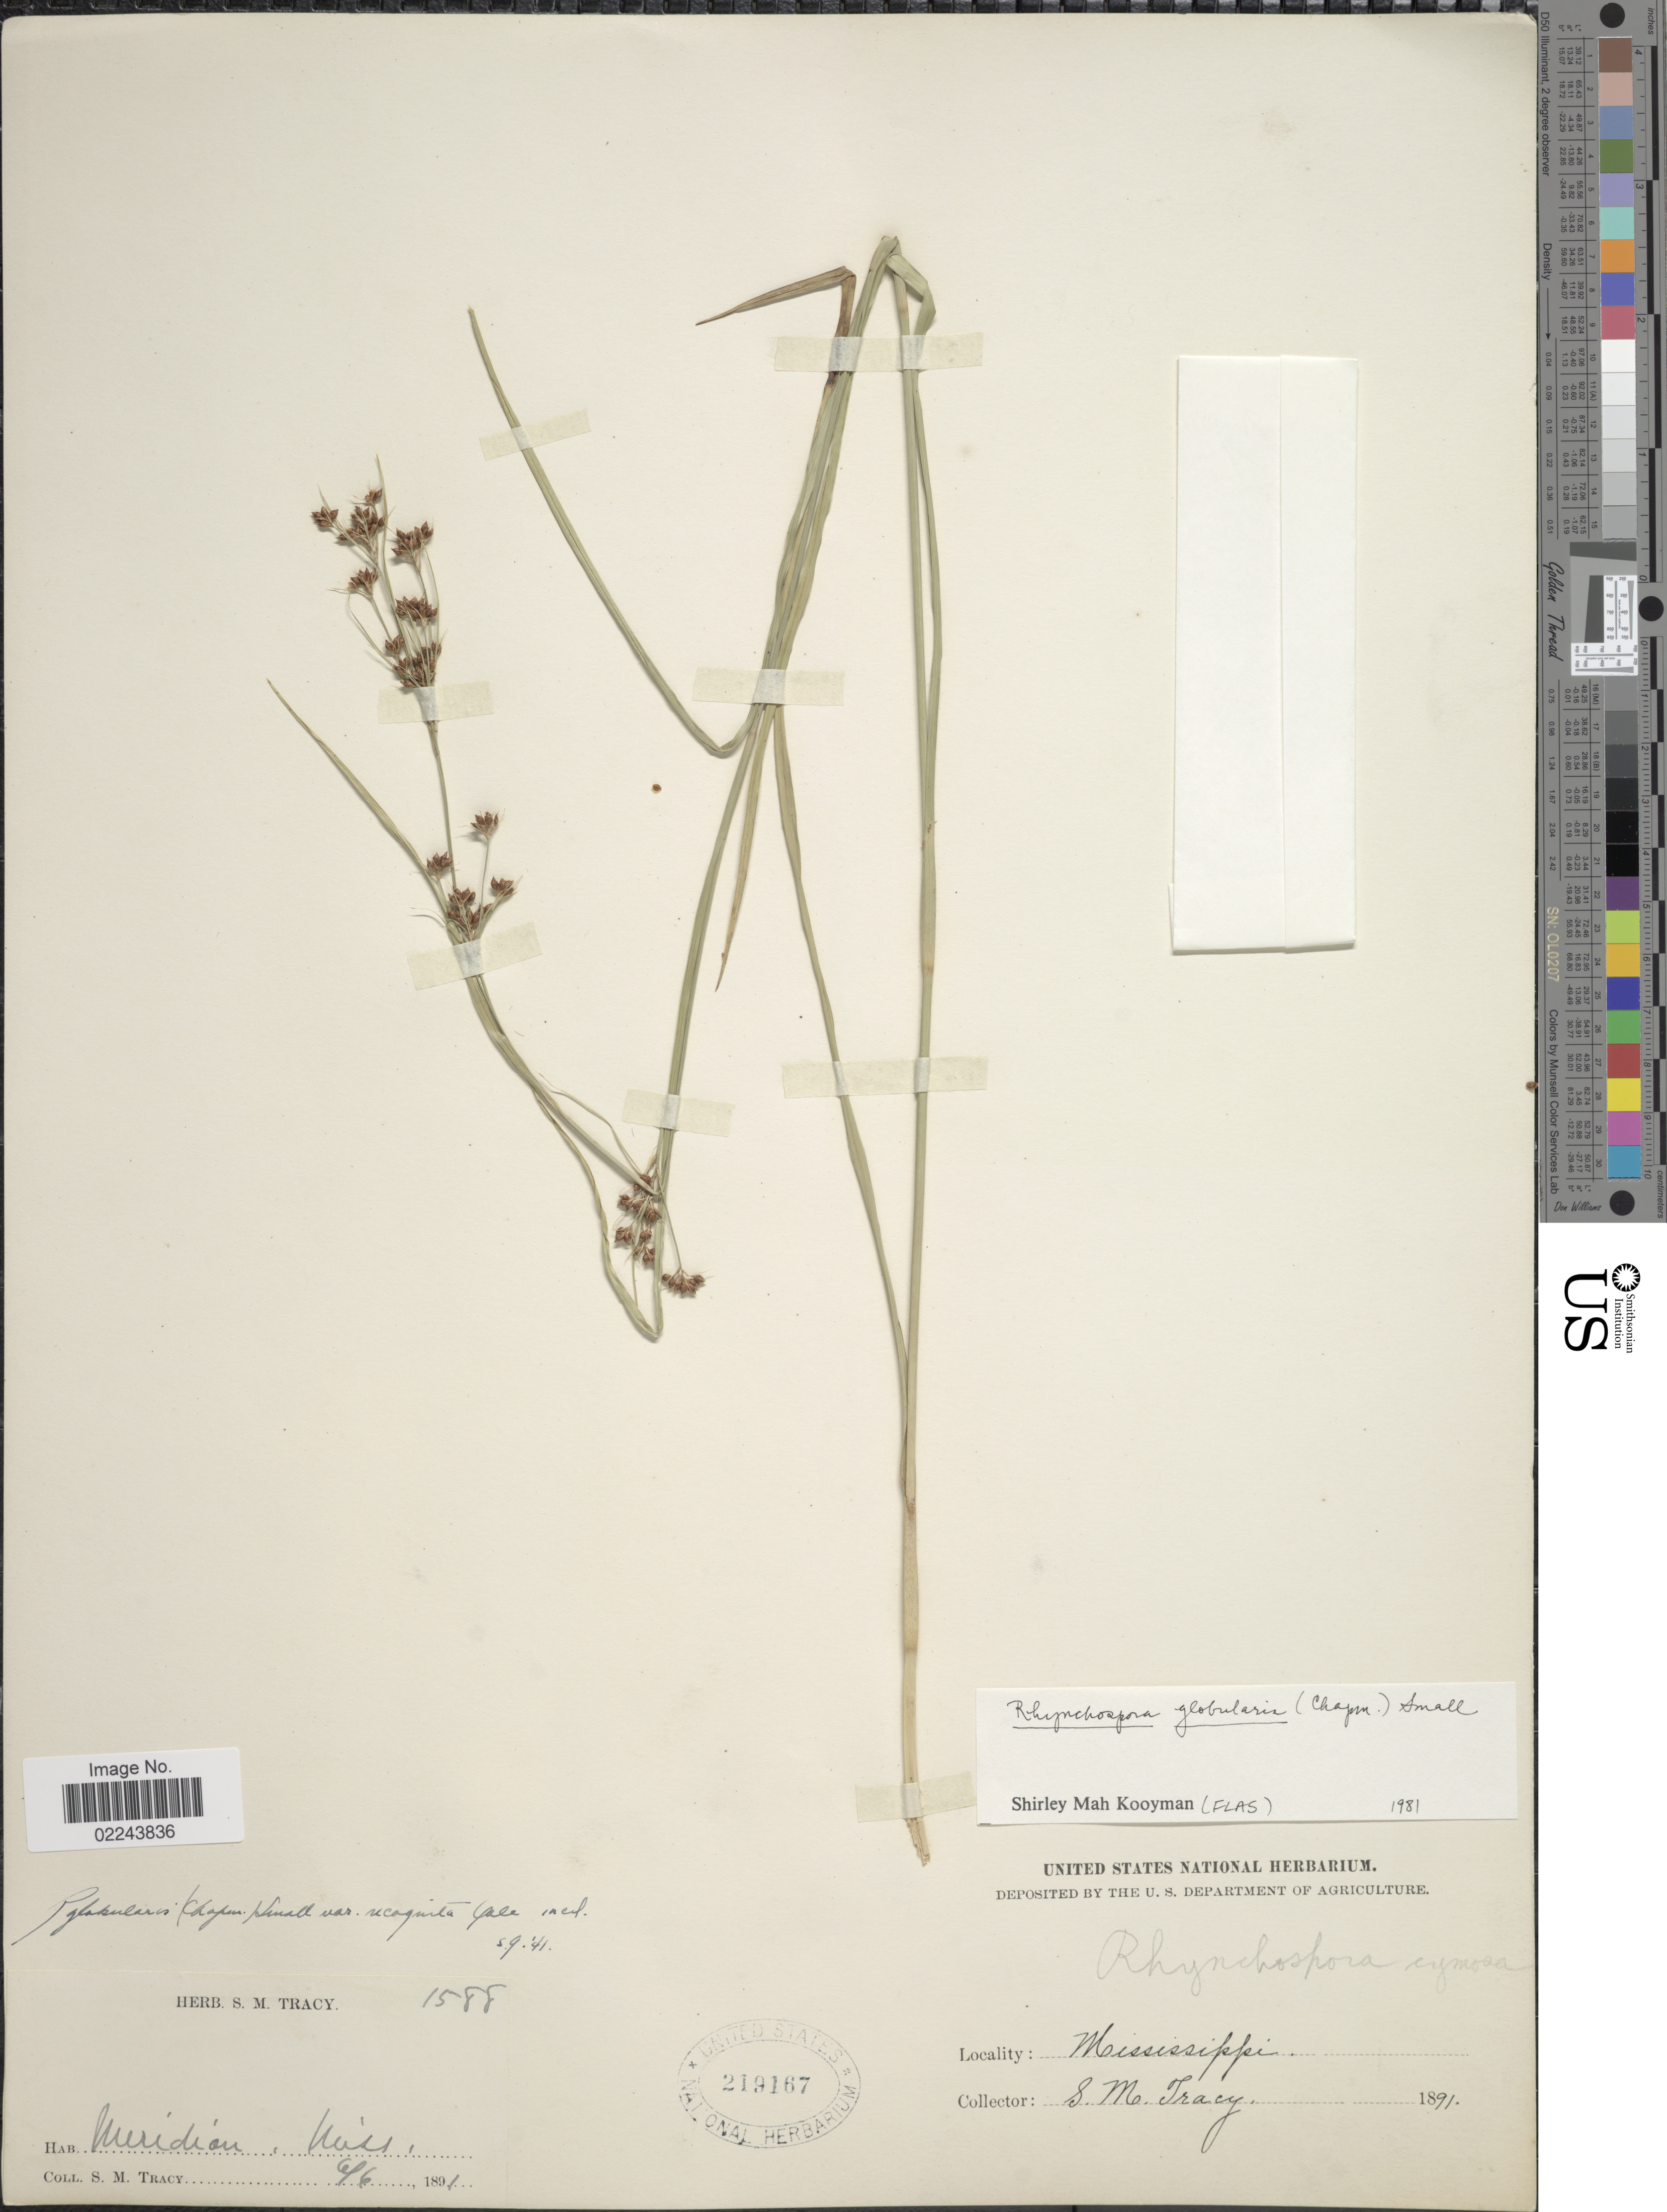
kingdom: Plantae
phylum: Tracheophyta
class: Liliopsida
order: Poales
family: Cyperaceae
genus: Rhynchospora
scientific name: Rhynchospora globularis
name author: (Chapm.) Small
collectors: S. M. Tracy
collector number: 1588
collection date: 1891-06-06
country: United States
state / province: Mississippi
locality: Meridian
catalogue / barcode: US 219167